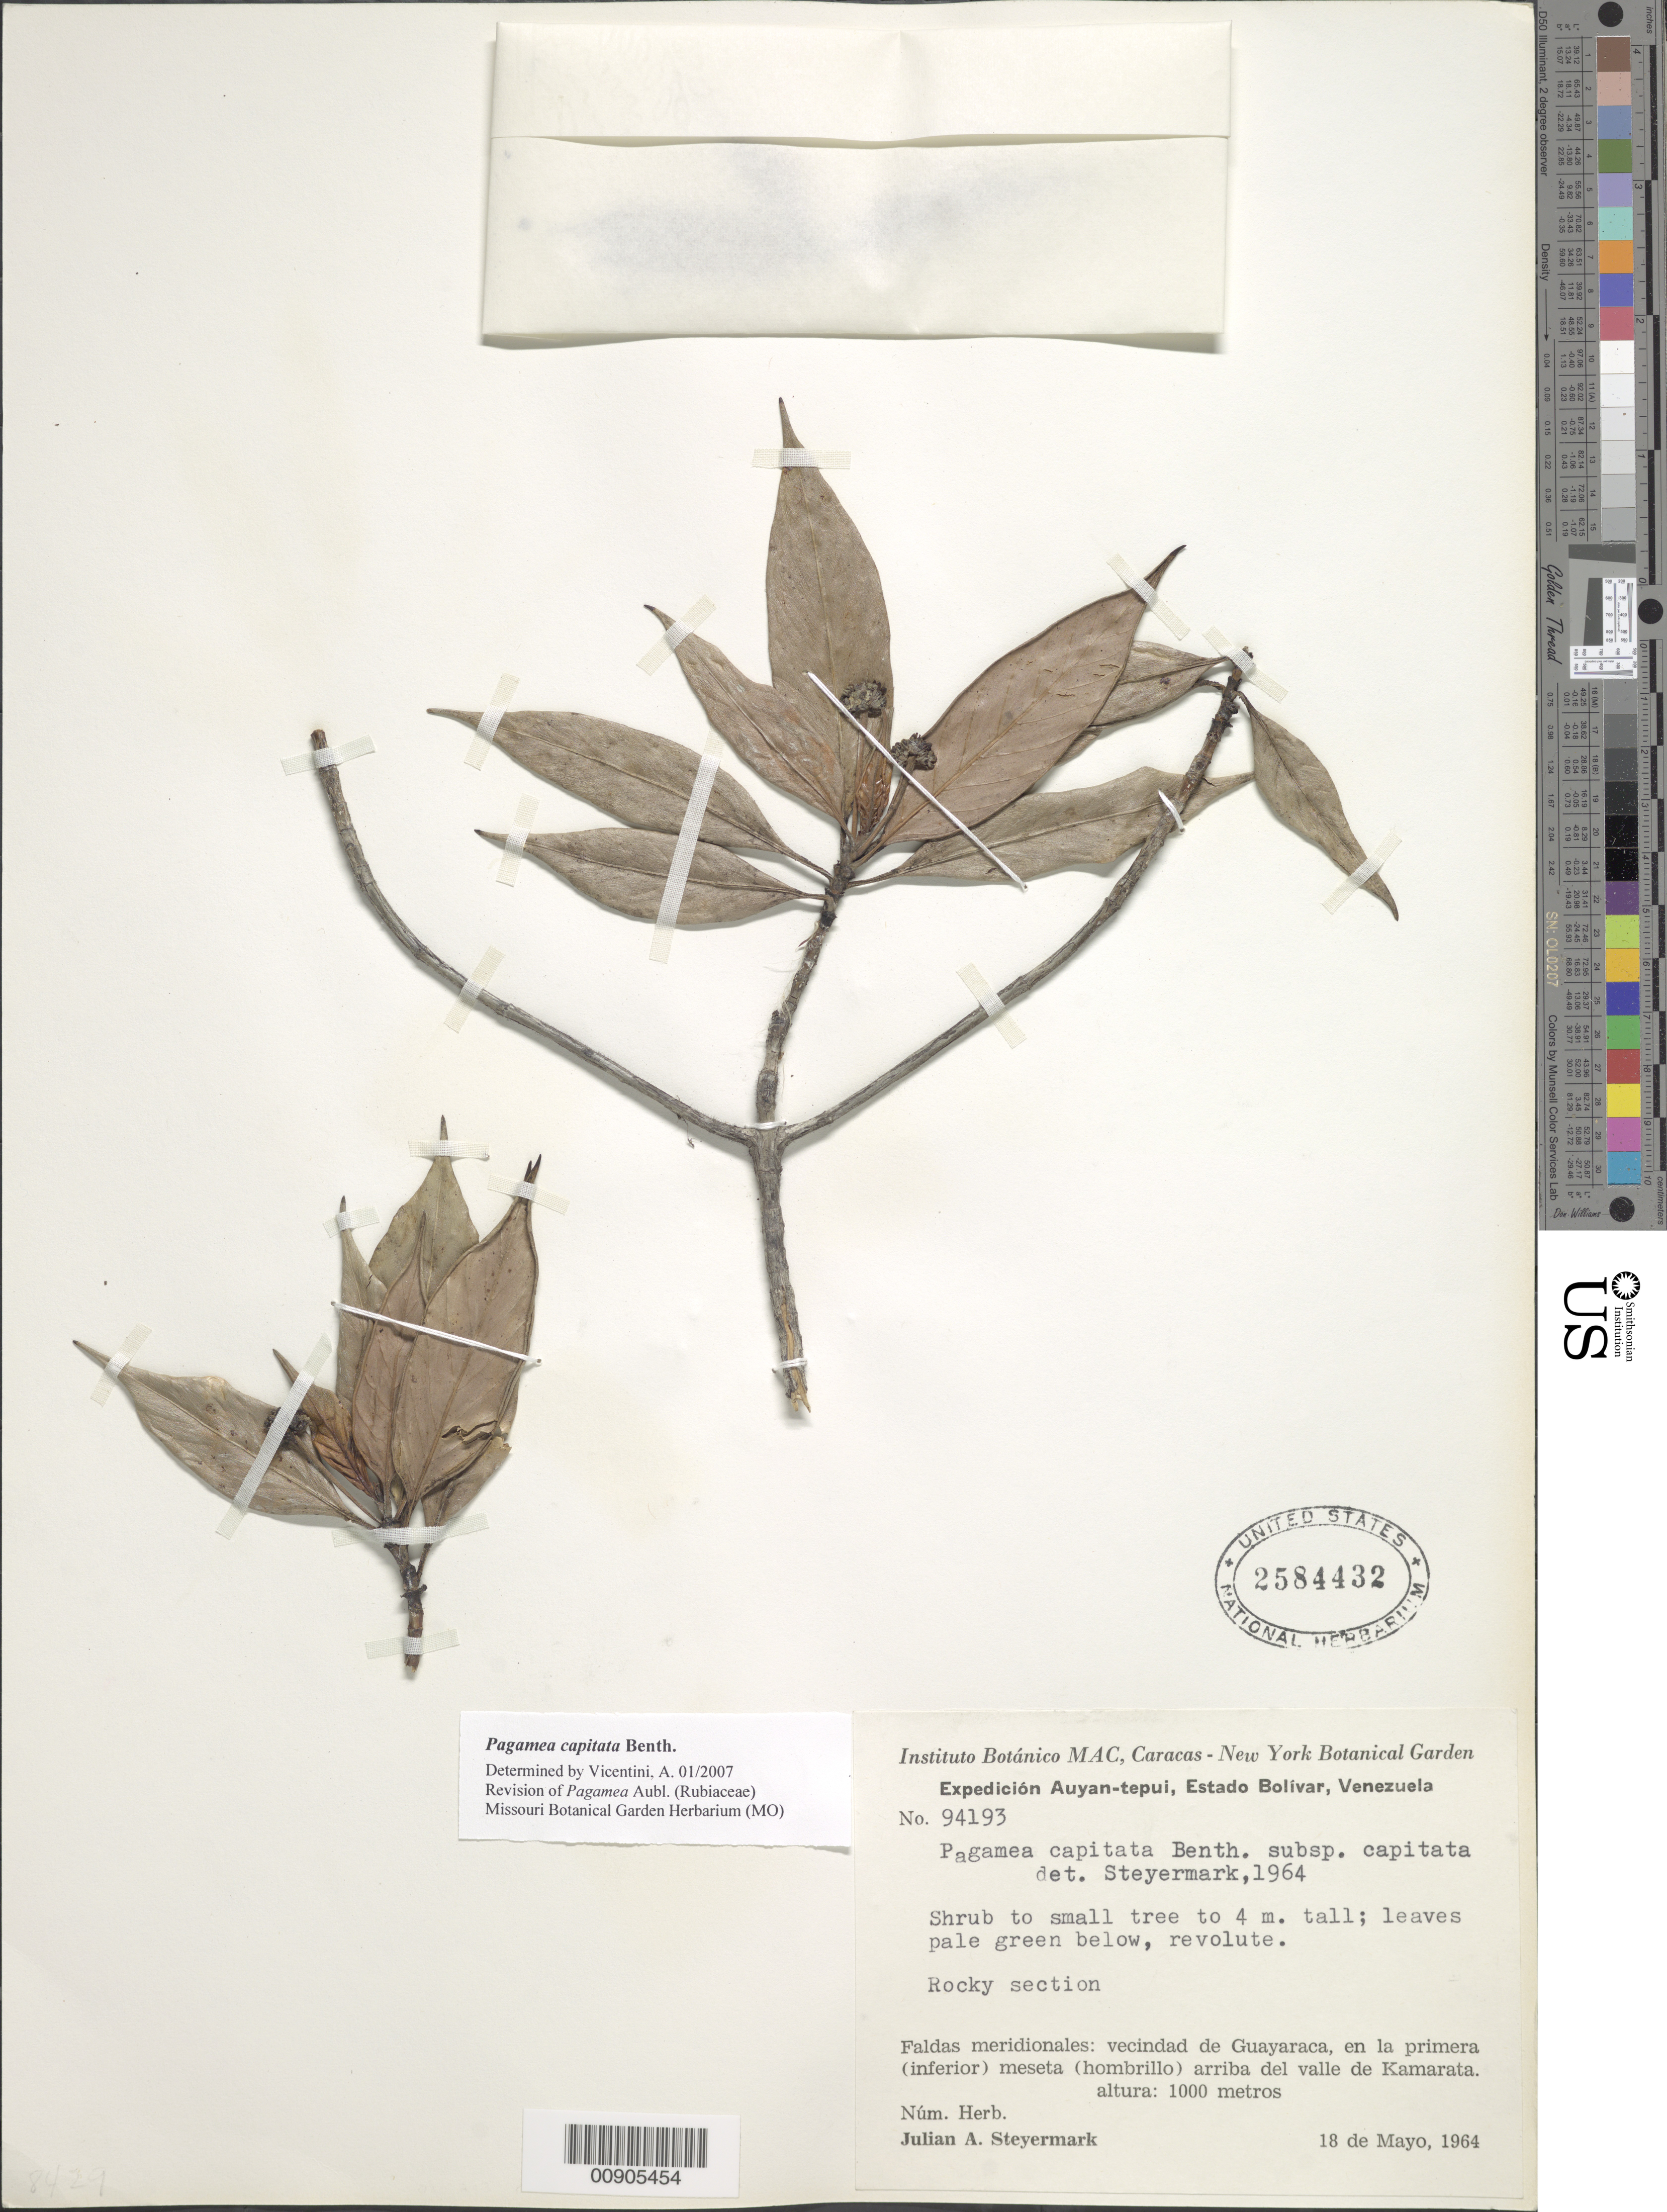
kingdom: Plantae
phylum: Tracheophyta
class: Magnoliopsida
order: Gentianales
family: Rubiaceae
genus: Pagamea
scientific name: Pagamea capitata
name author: Benth.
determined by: Vicentini, A.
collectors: J. Steyermark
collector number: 94193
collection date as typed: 18-May-64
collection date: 1964-05-18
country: Venezuela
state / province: Bolívar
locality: Auyantepuí, vecindad de Guayaraca, valle de Kamarata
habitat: Faldas meridionales, en la primera (inferior) meseta (Hombrillo) arriba del valle; rocky section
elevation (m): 1000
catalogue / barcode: US 2584432